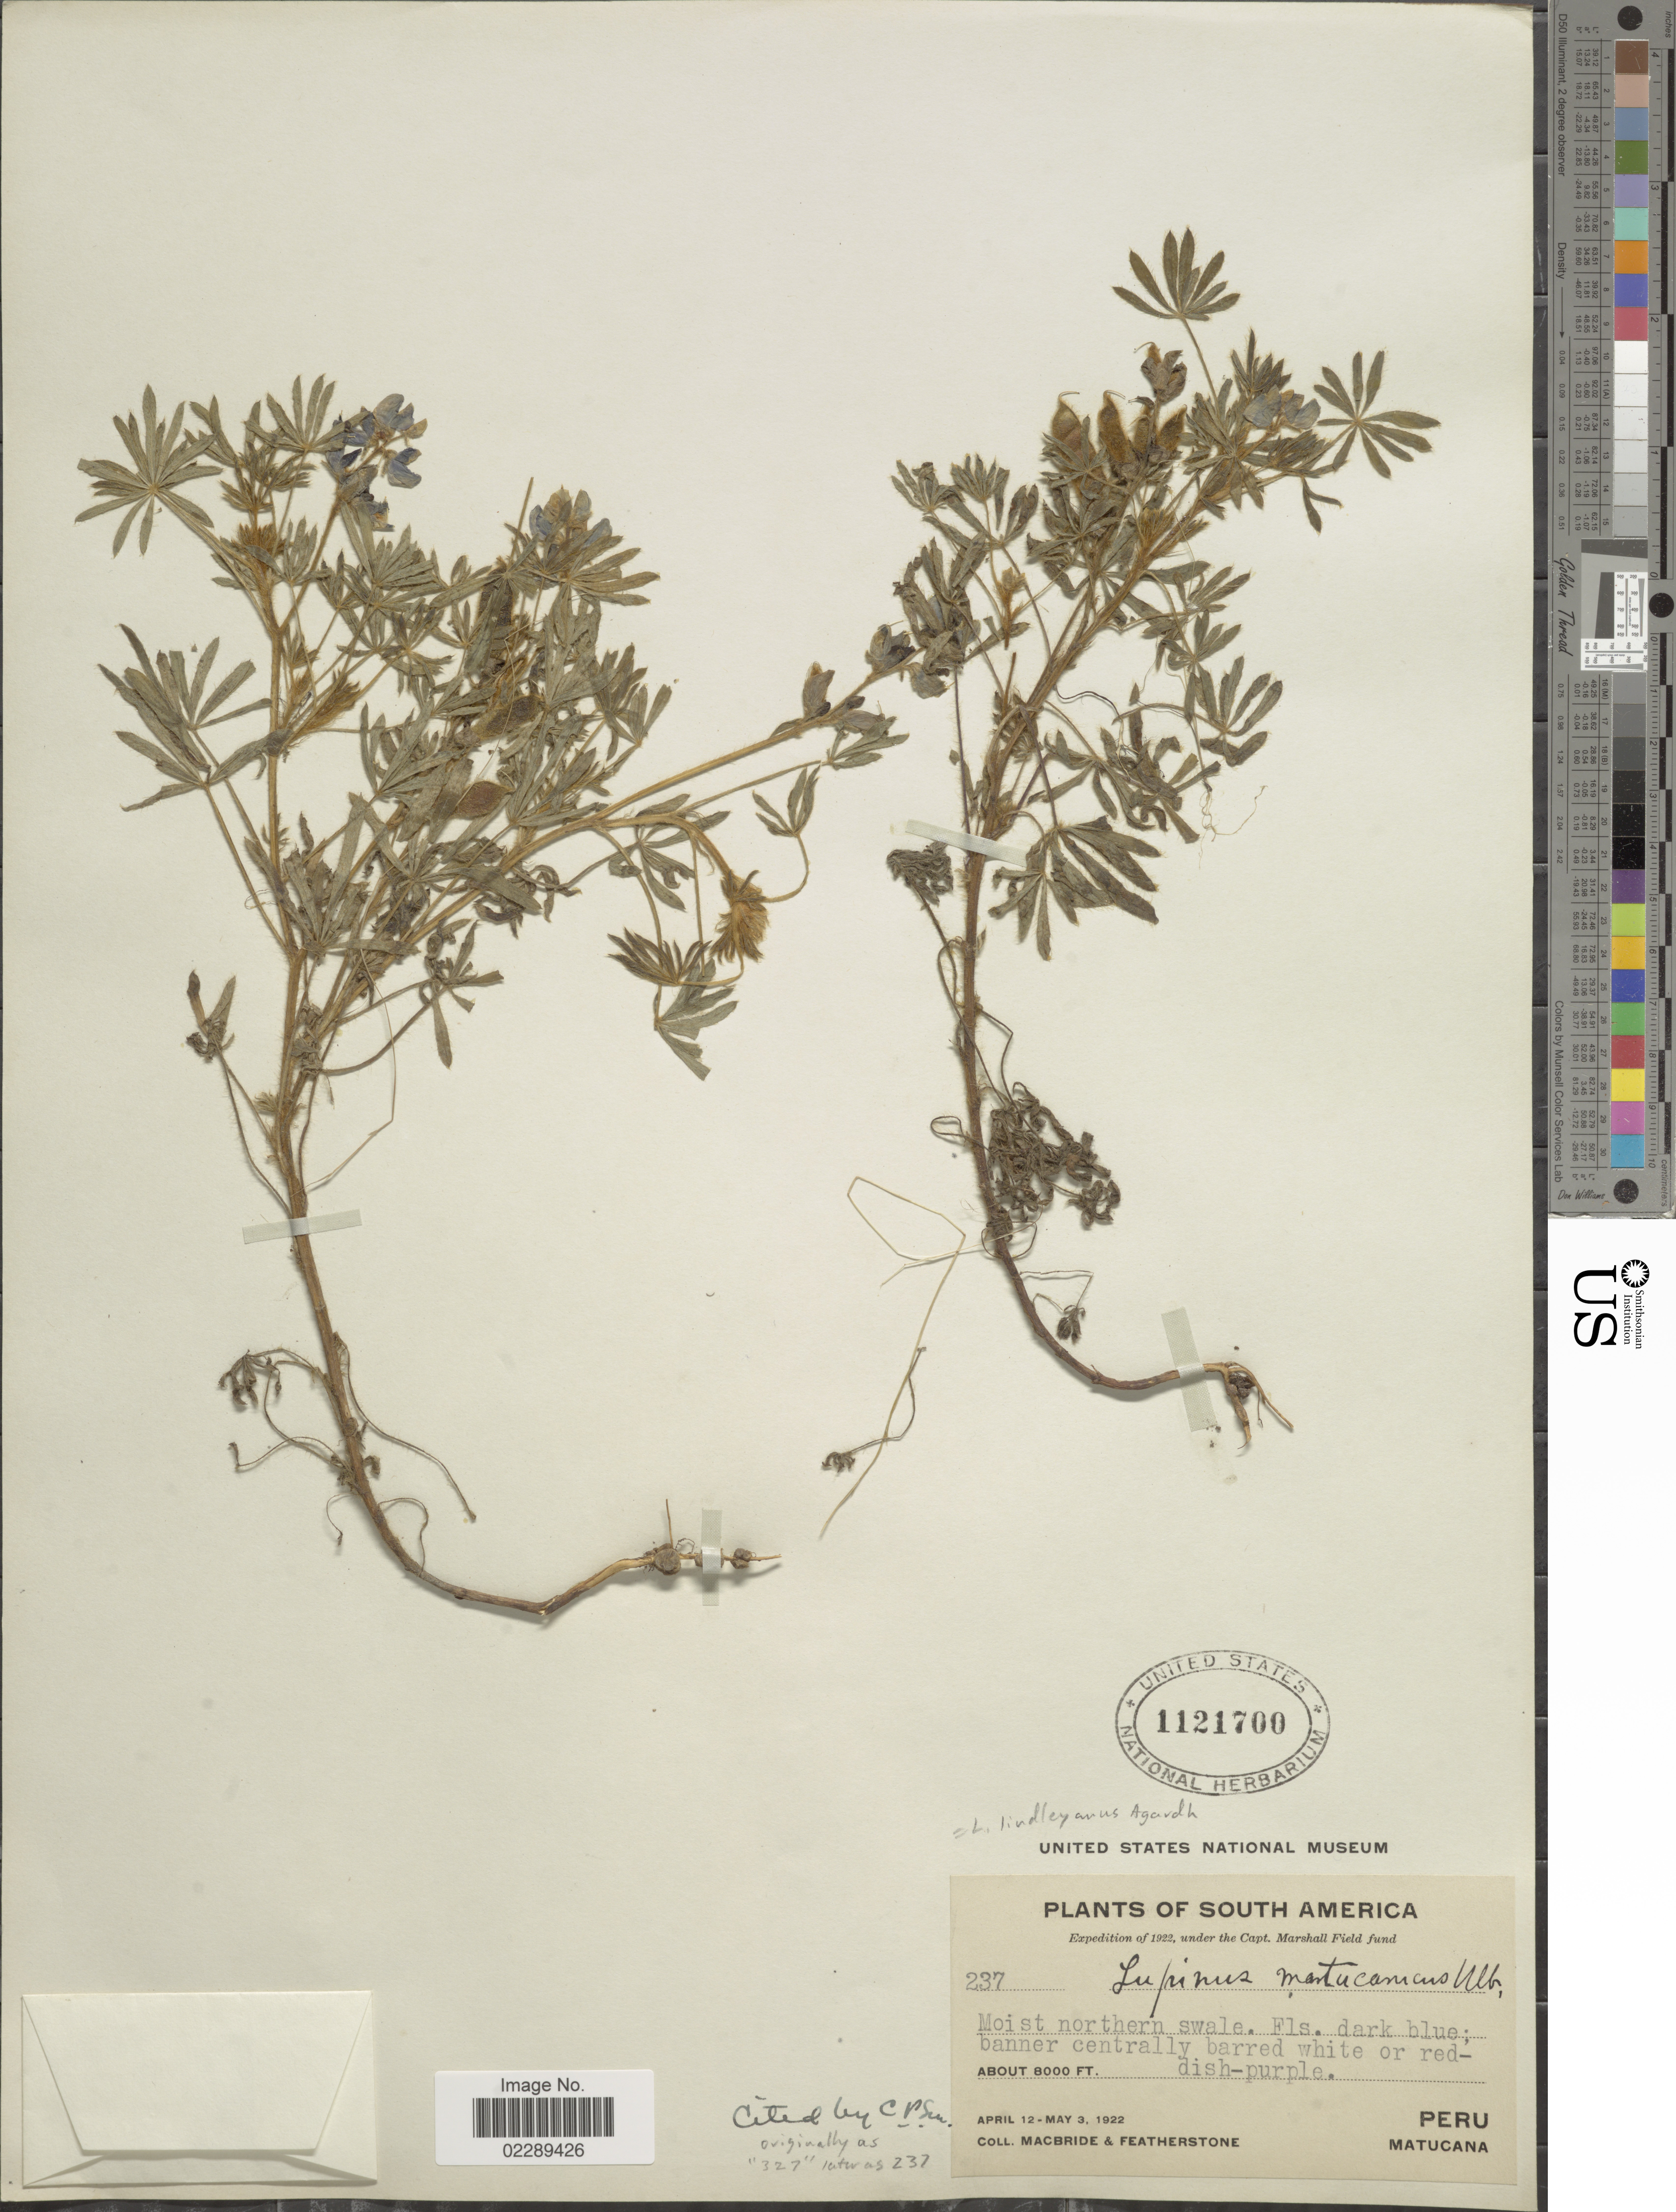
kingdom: Plantae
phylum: Tracheophyta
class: Magnoliopsida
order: Fabales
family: Fabaceae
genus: Lupinus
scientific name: Lupinus lindleyanus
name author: J. Agardh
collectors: Macbride, -- & -. Featherstone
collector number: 237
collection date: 1922-04-12/1922-05-03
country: Peru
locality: Matucana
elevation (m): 2438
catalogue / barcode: US 1121700